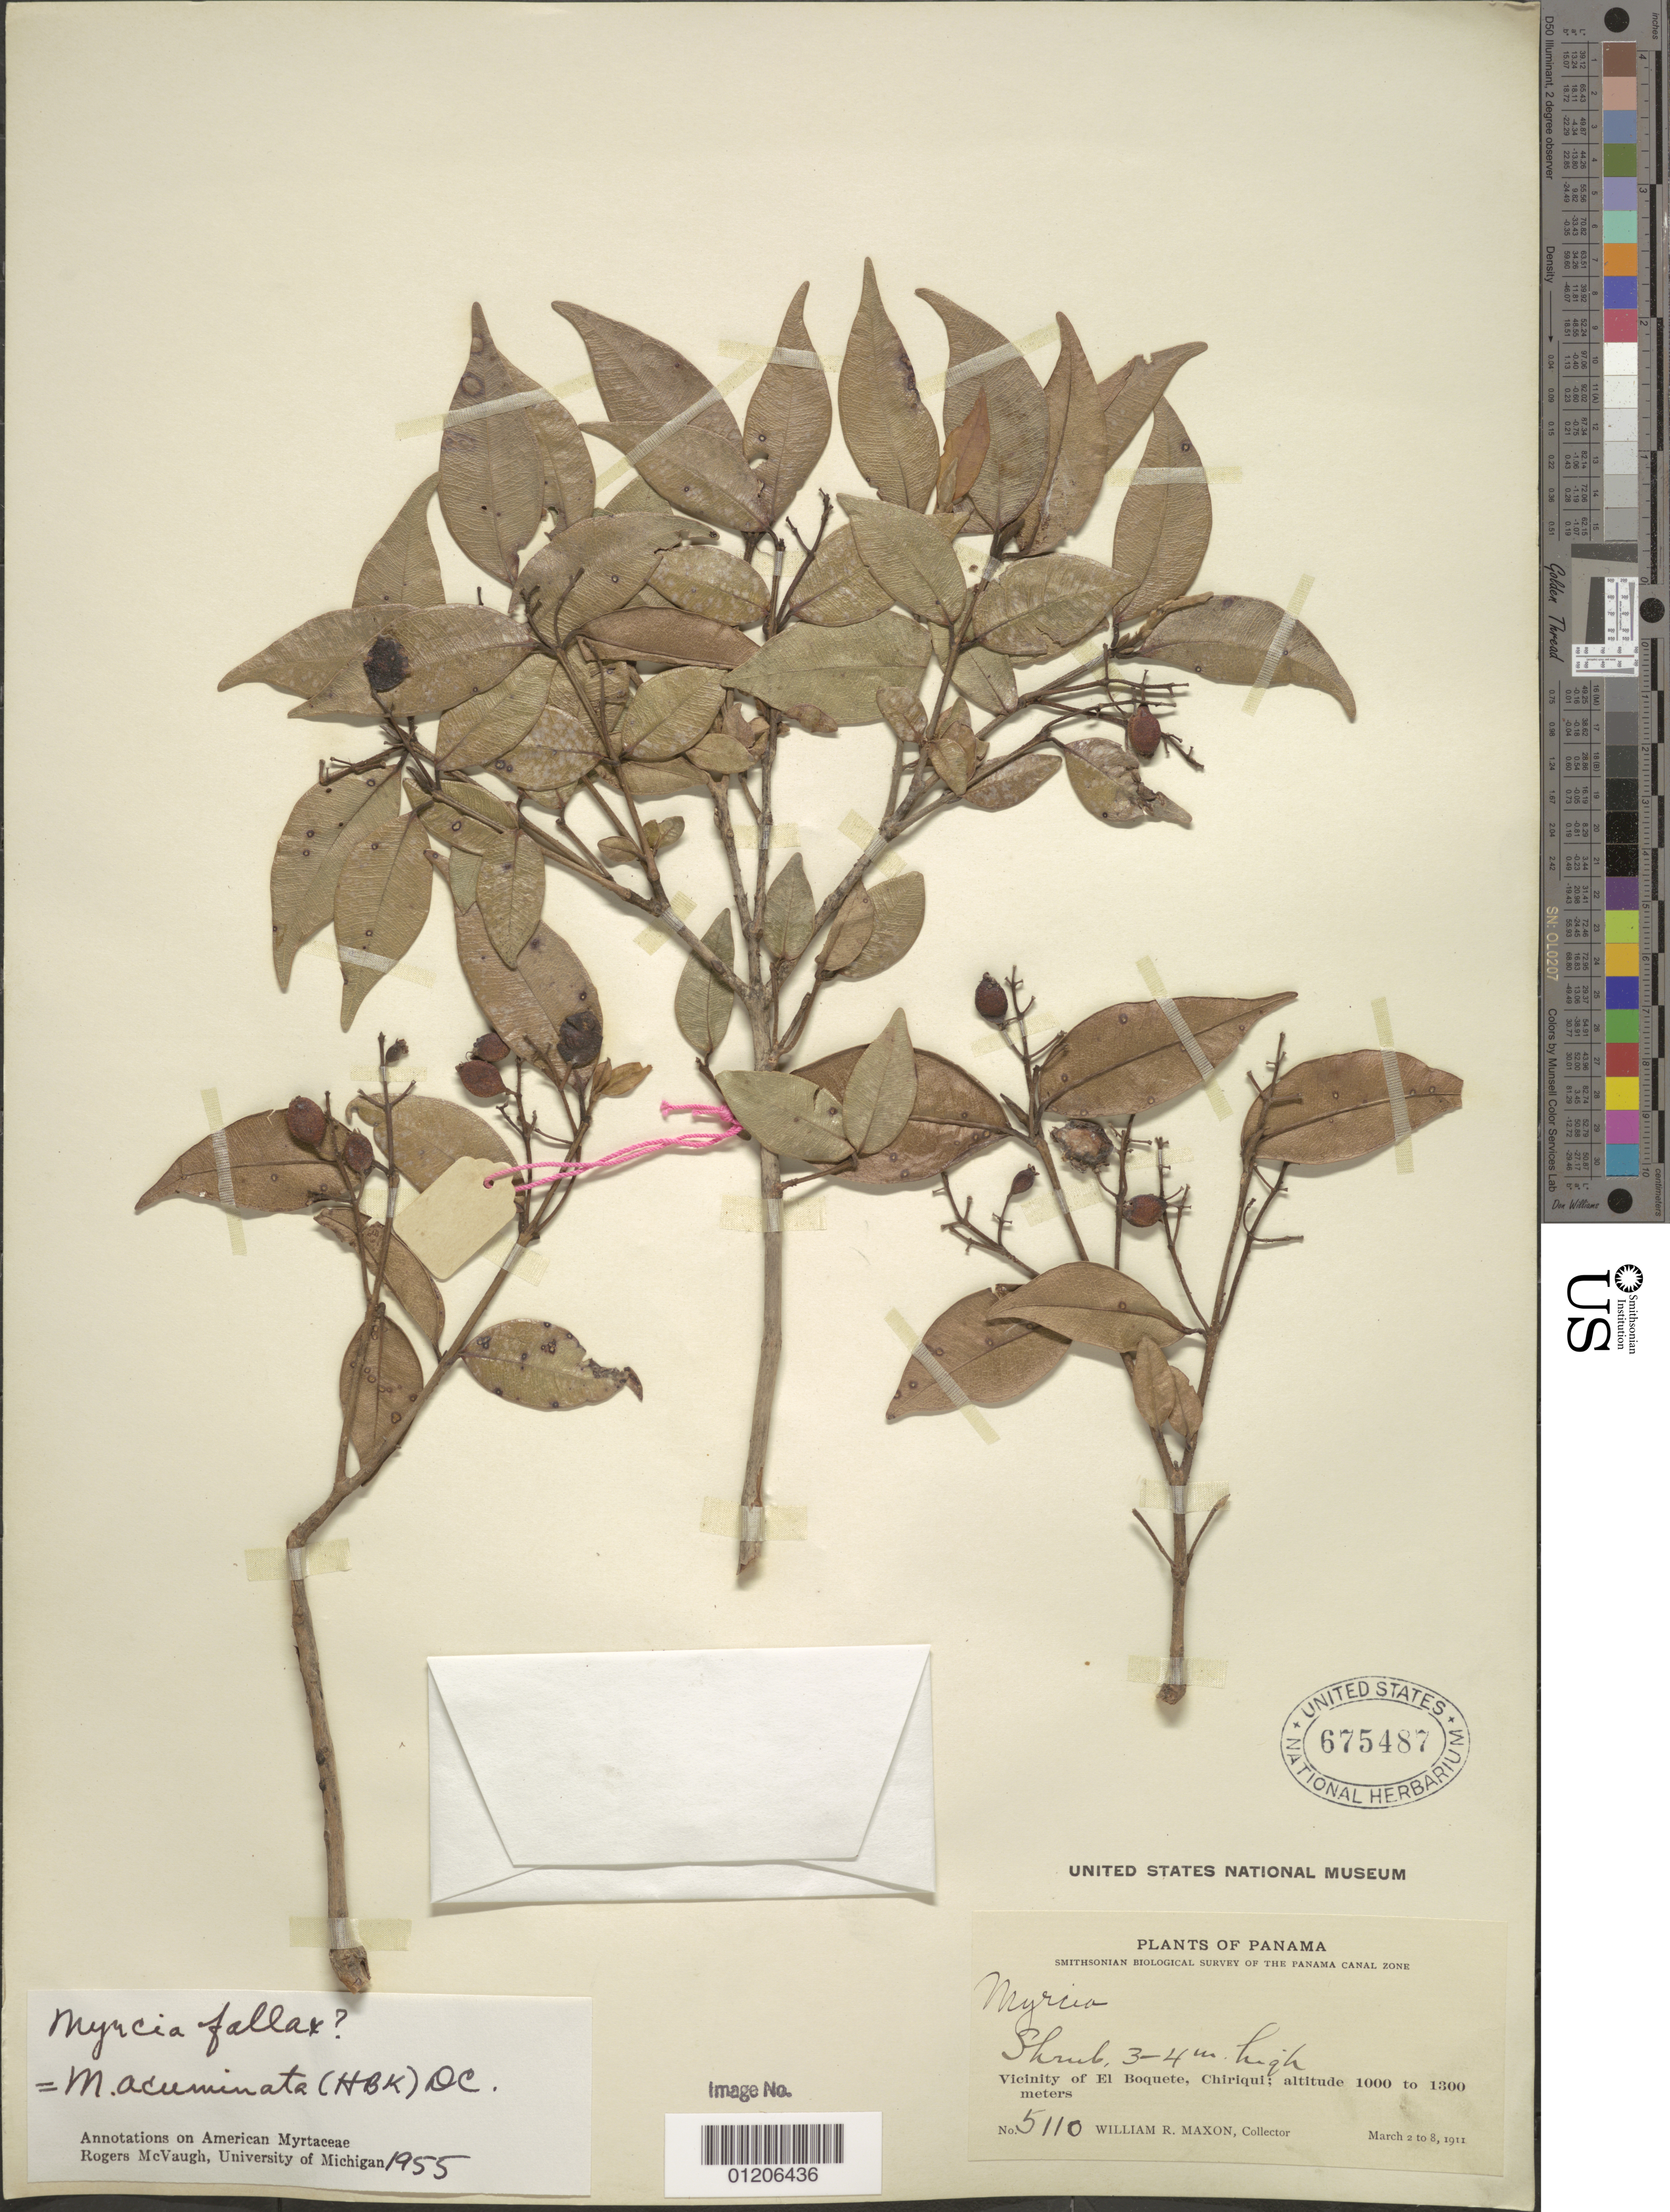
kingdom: Plantae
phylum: Tracheophyta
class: Magnoliopsida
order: Myrtales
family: Myrtaceae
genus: Myrcia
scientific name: Myrcia fallax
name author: (Rich.) DC.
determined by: McVaugh, R.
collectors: W. R. Maxon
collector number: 5110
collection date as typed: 02 Mar 1911 to 08 Mar 1911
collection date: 1911-03-02/1911-03-08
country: Panama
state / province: Chiriquí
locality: Vicinity of El Boquete, Chiriqui.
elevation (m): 1000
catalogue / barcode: US 675487